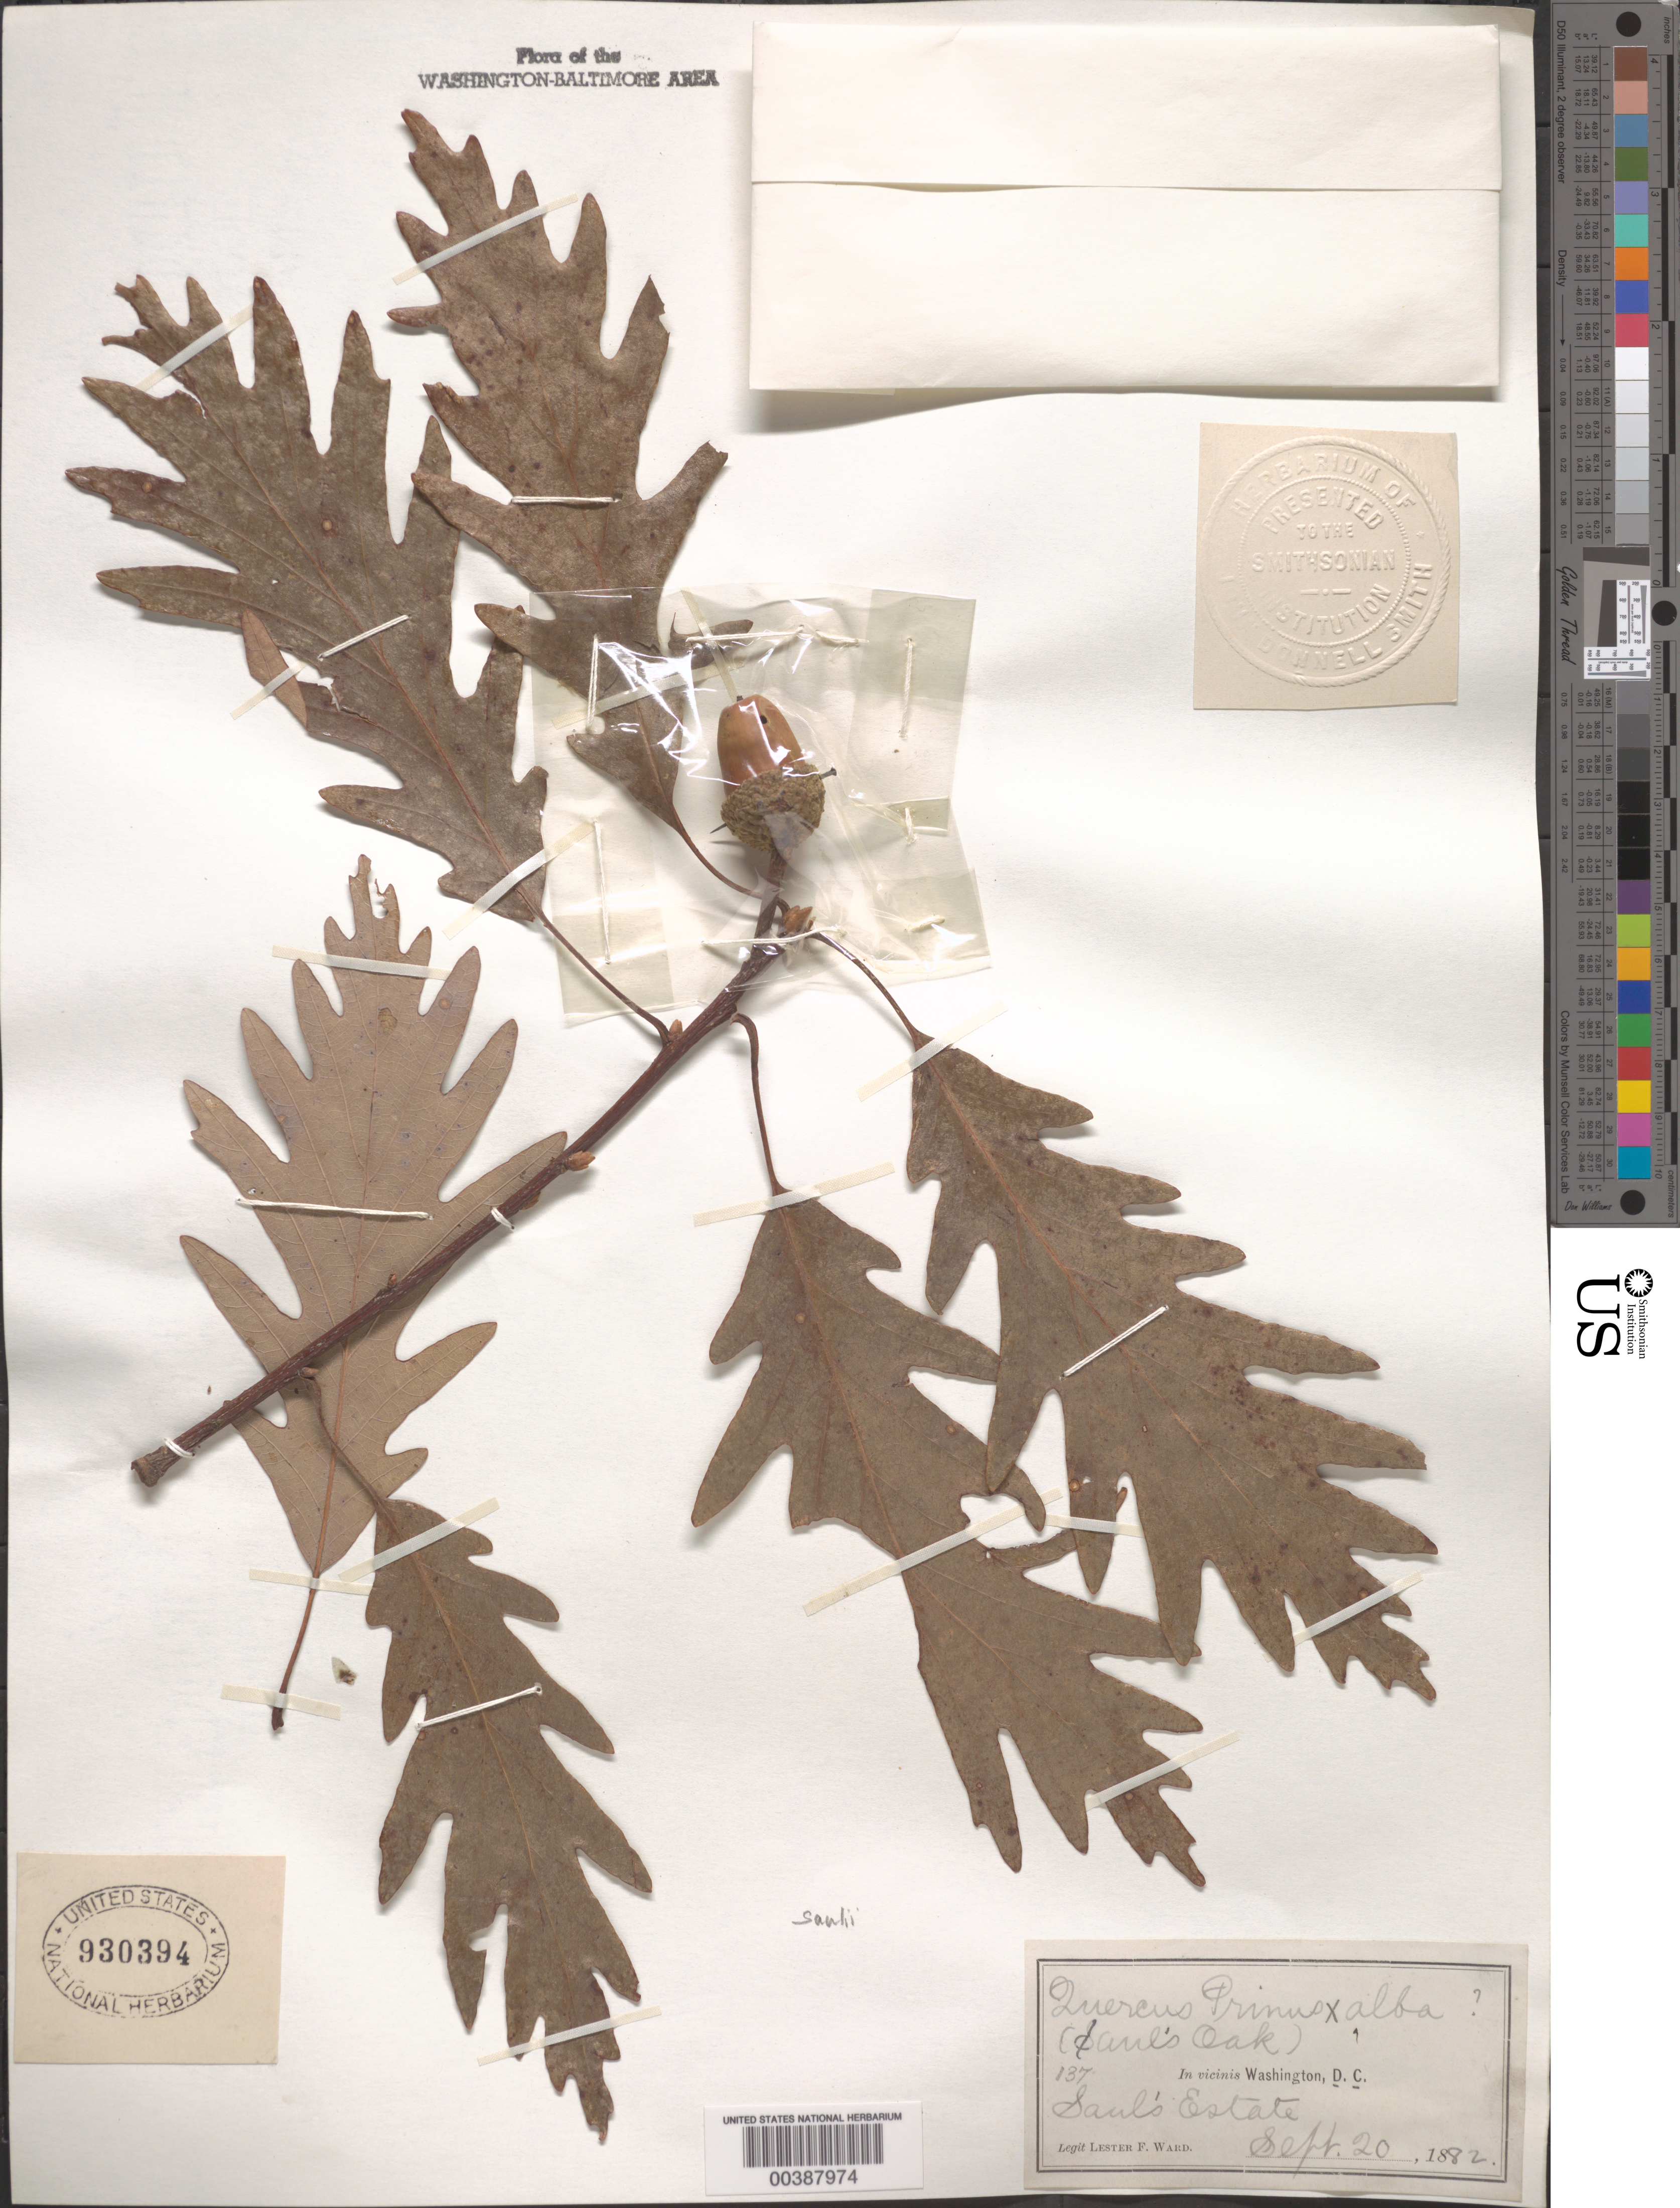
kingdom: Plantae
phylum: Tracheophyta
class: Magnoliopsida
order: Fagales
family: Fagaceae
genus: Quercus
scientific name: Quercus x saulii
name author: C. K. Schneider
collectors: L. F. Ward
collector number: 137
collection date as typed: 20 Sep 1882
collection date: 1882-09-20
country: United States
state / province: District of Columbia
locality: Sauls Nursery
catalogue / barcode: US 930394